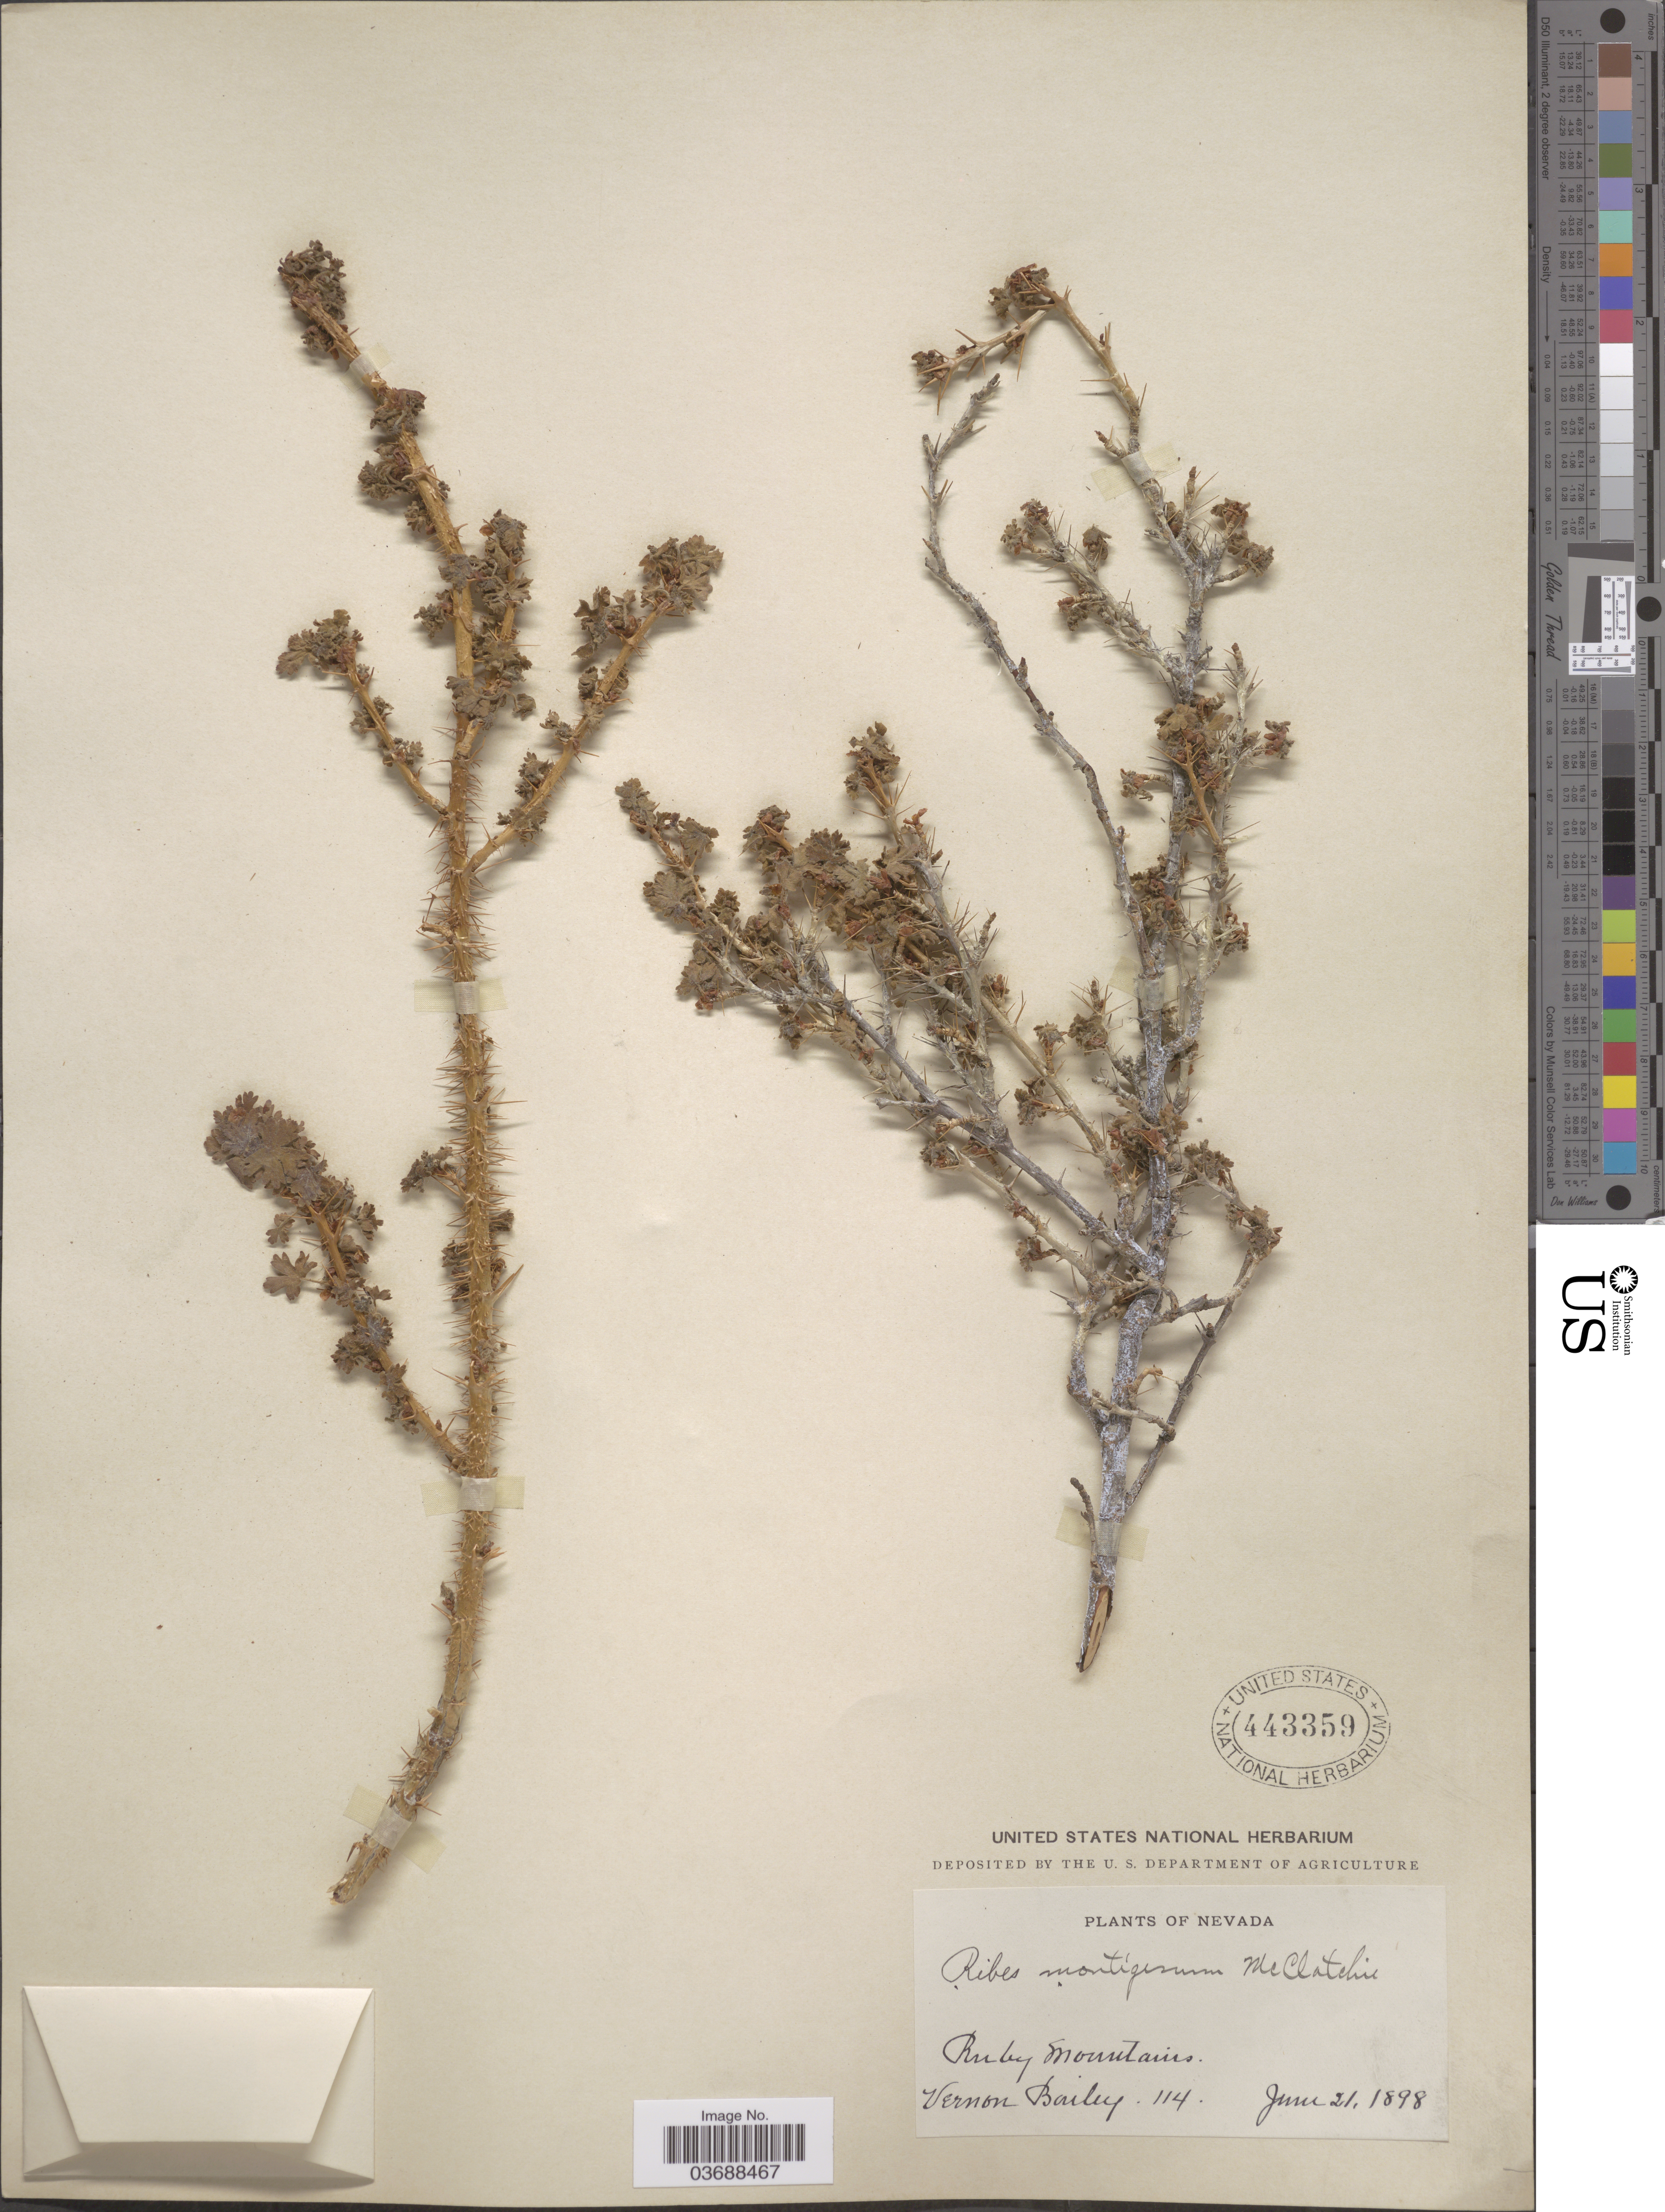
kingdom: Plantae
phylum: Tracheophyta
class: Magnoliopsida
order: Saxifragales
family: Grossulariaceae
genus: Ribes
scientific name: Ribes montigenum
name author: McClatchie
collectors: V. O. Bailey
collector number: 114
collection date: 1898-06-21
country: United States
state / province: Nevada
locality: Ruby Mountains.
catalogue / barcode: US 443359